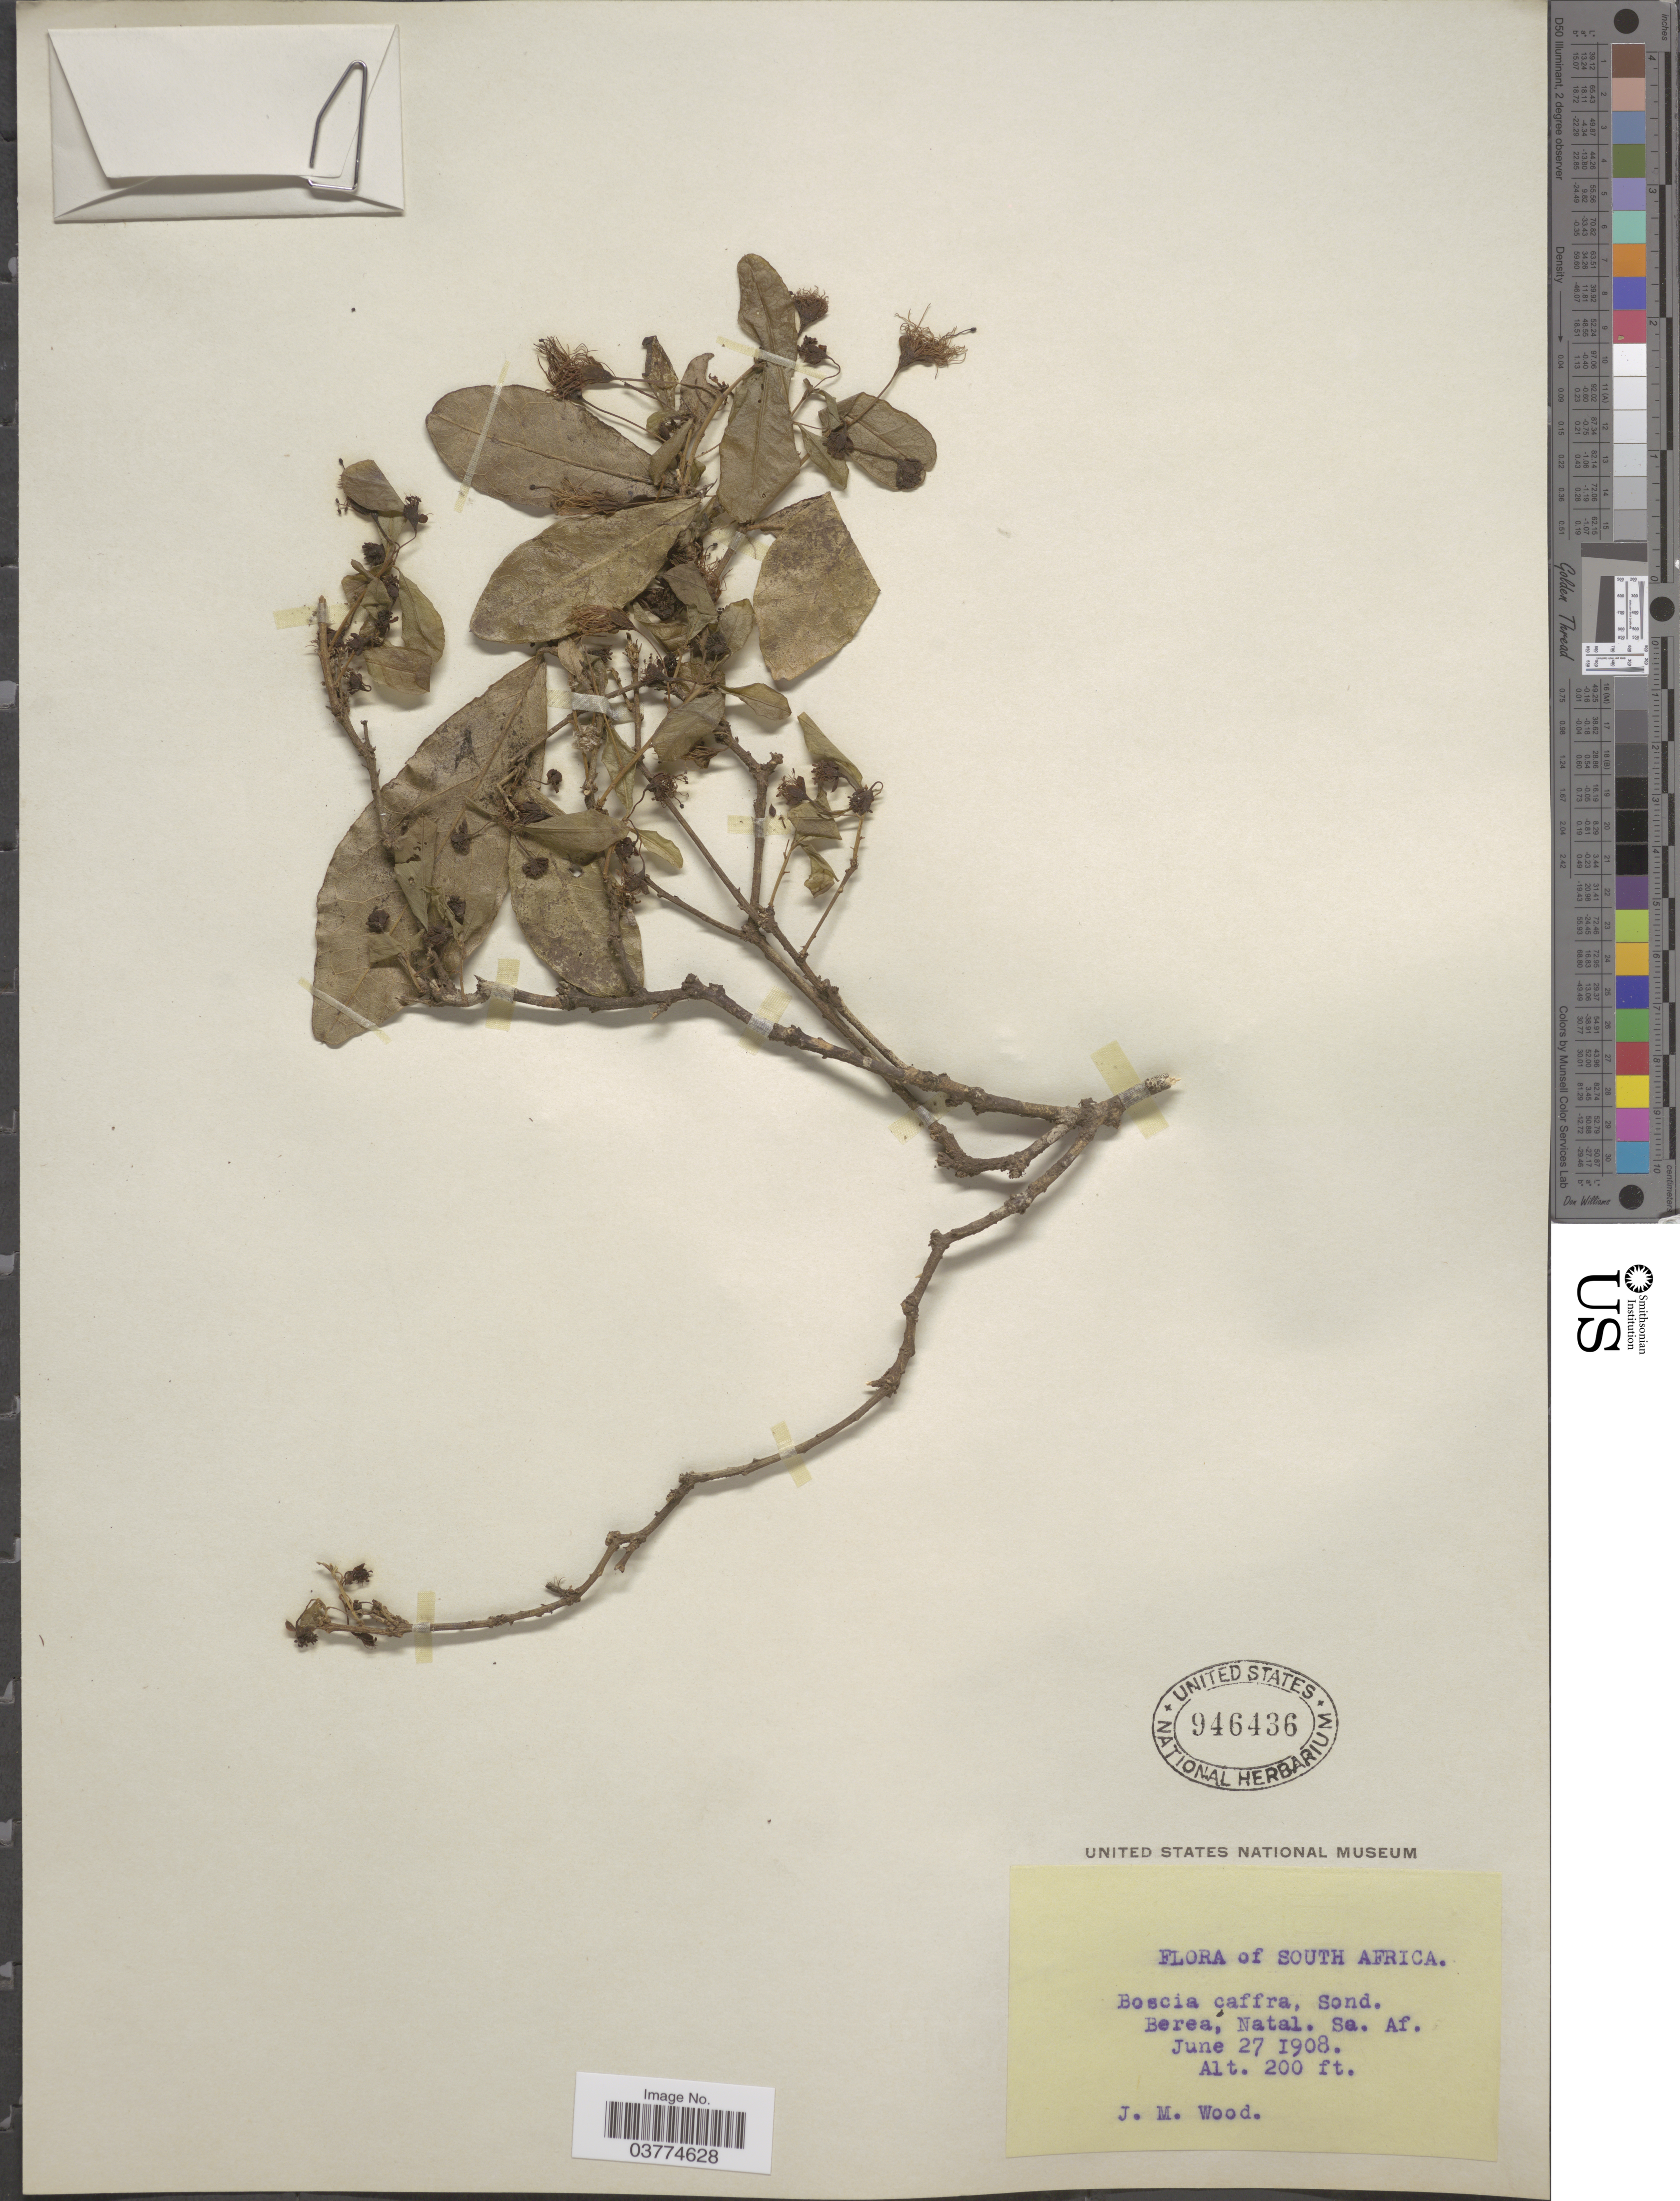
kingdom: Plantae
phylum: Tracheophyta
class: Magnoliopsida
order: Brassicales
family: Capparaceae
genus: Boscia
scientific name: Boscia caffra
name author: Sond.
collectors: J. M. Wood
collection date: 1908-06-27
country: South Africa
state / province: KwaZulu-Natal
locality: Berea, Natal. So. Af.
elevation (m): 61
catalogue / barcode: US 946436